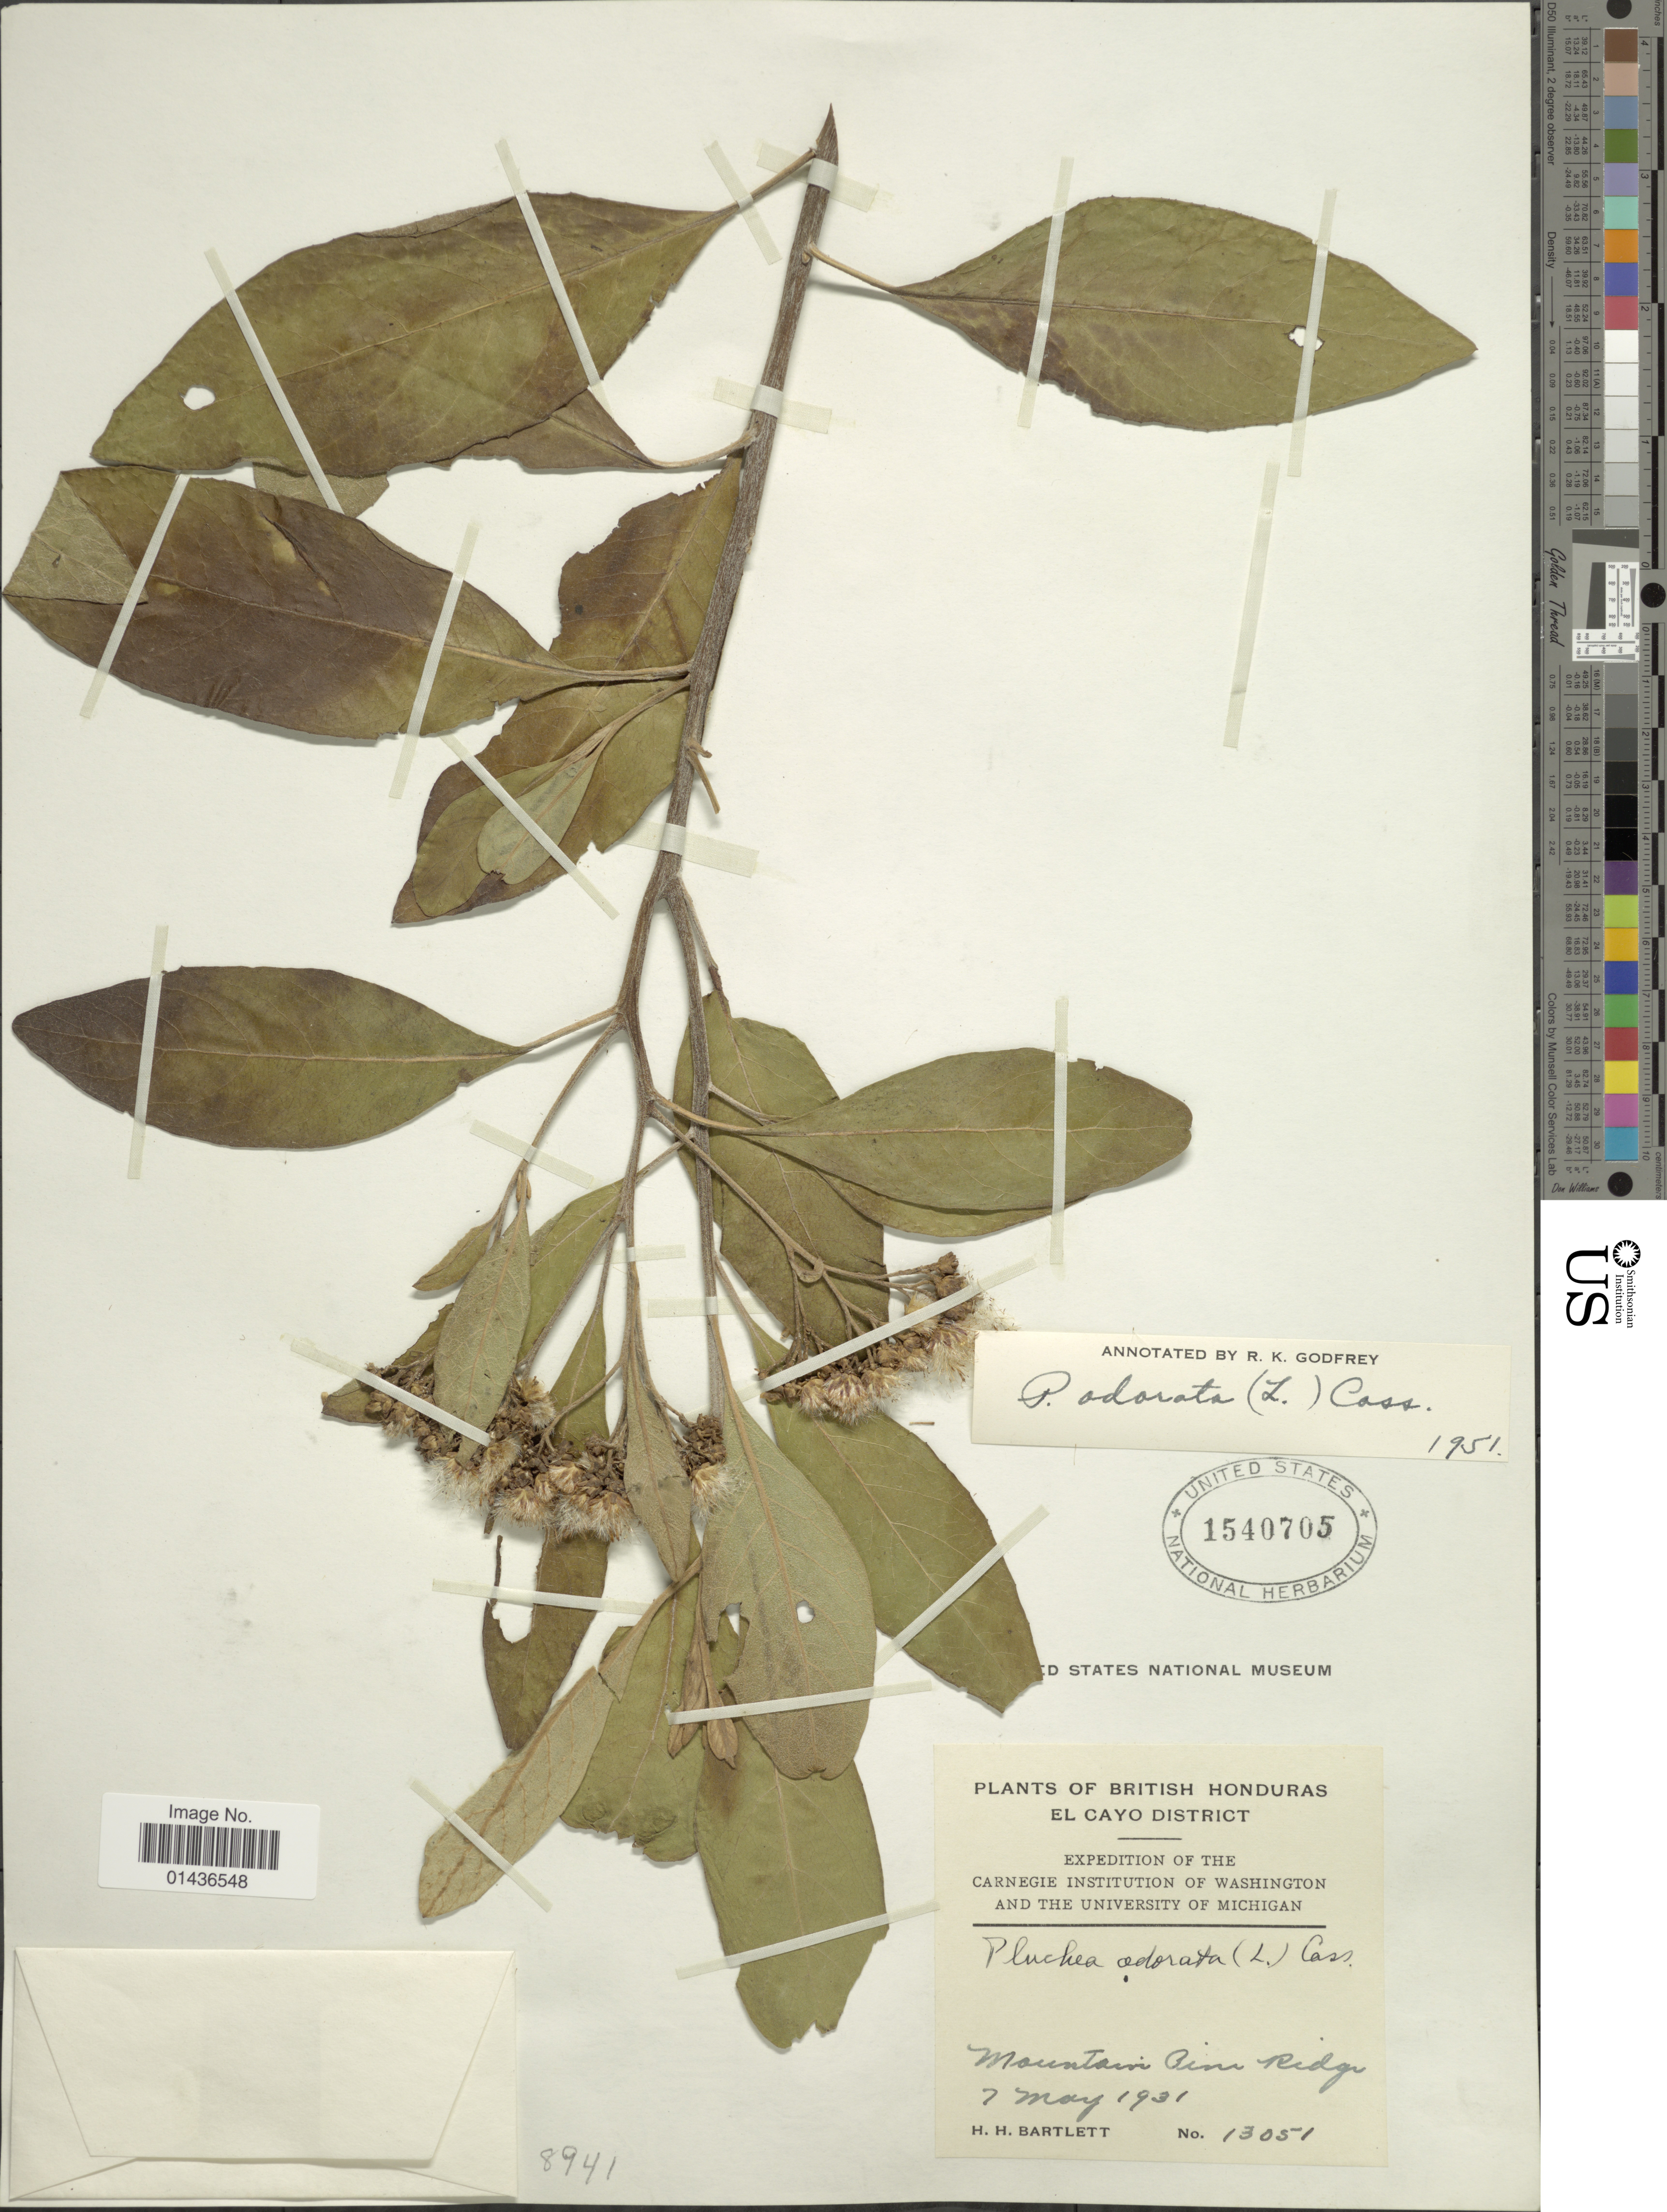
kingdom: Plantae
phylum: Tracheophyta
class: Magnoliopsida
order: Asterales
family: Asteraceae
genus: Pluchea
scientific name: Pluchea carolinensis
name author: (Jacq.) D. Don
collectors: H. H. Bartlett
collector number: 13051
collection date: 1931-05-07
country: Belize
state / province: Cayo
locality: British Honduras, Mountain Pine Ridge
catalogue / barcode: US 1540705